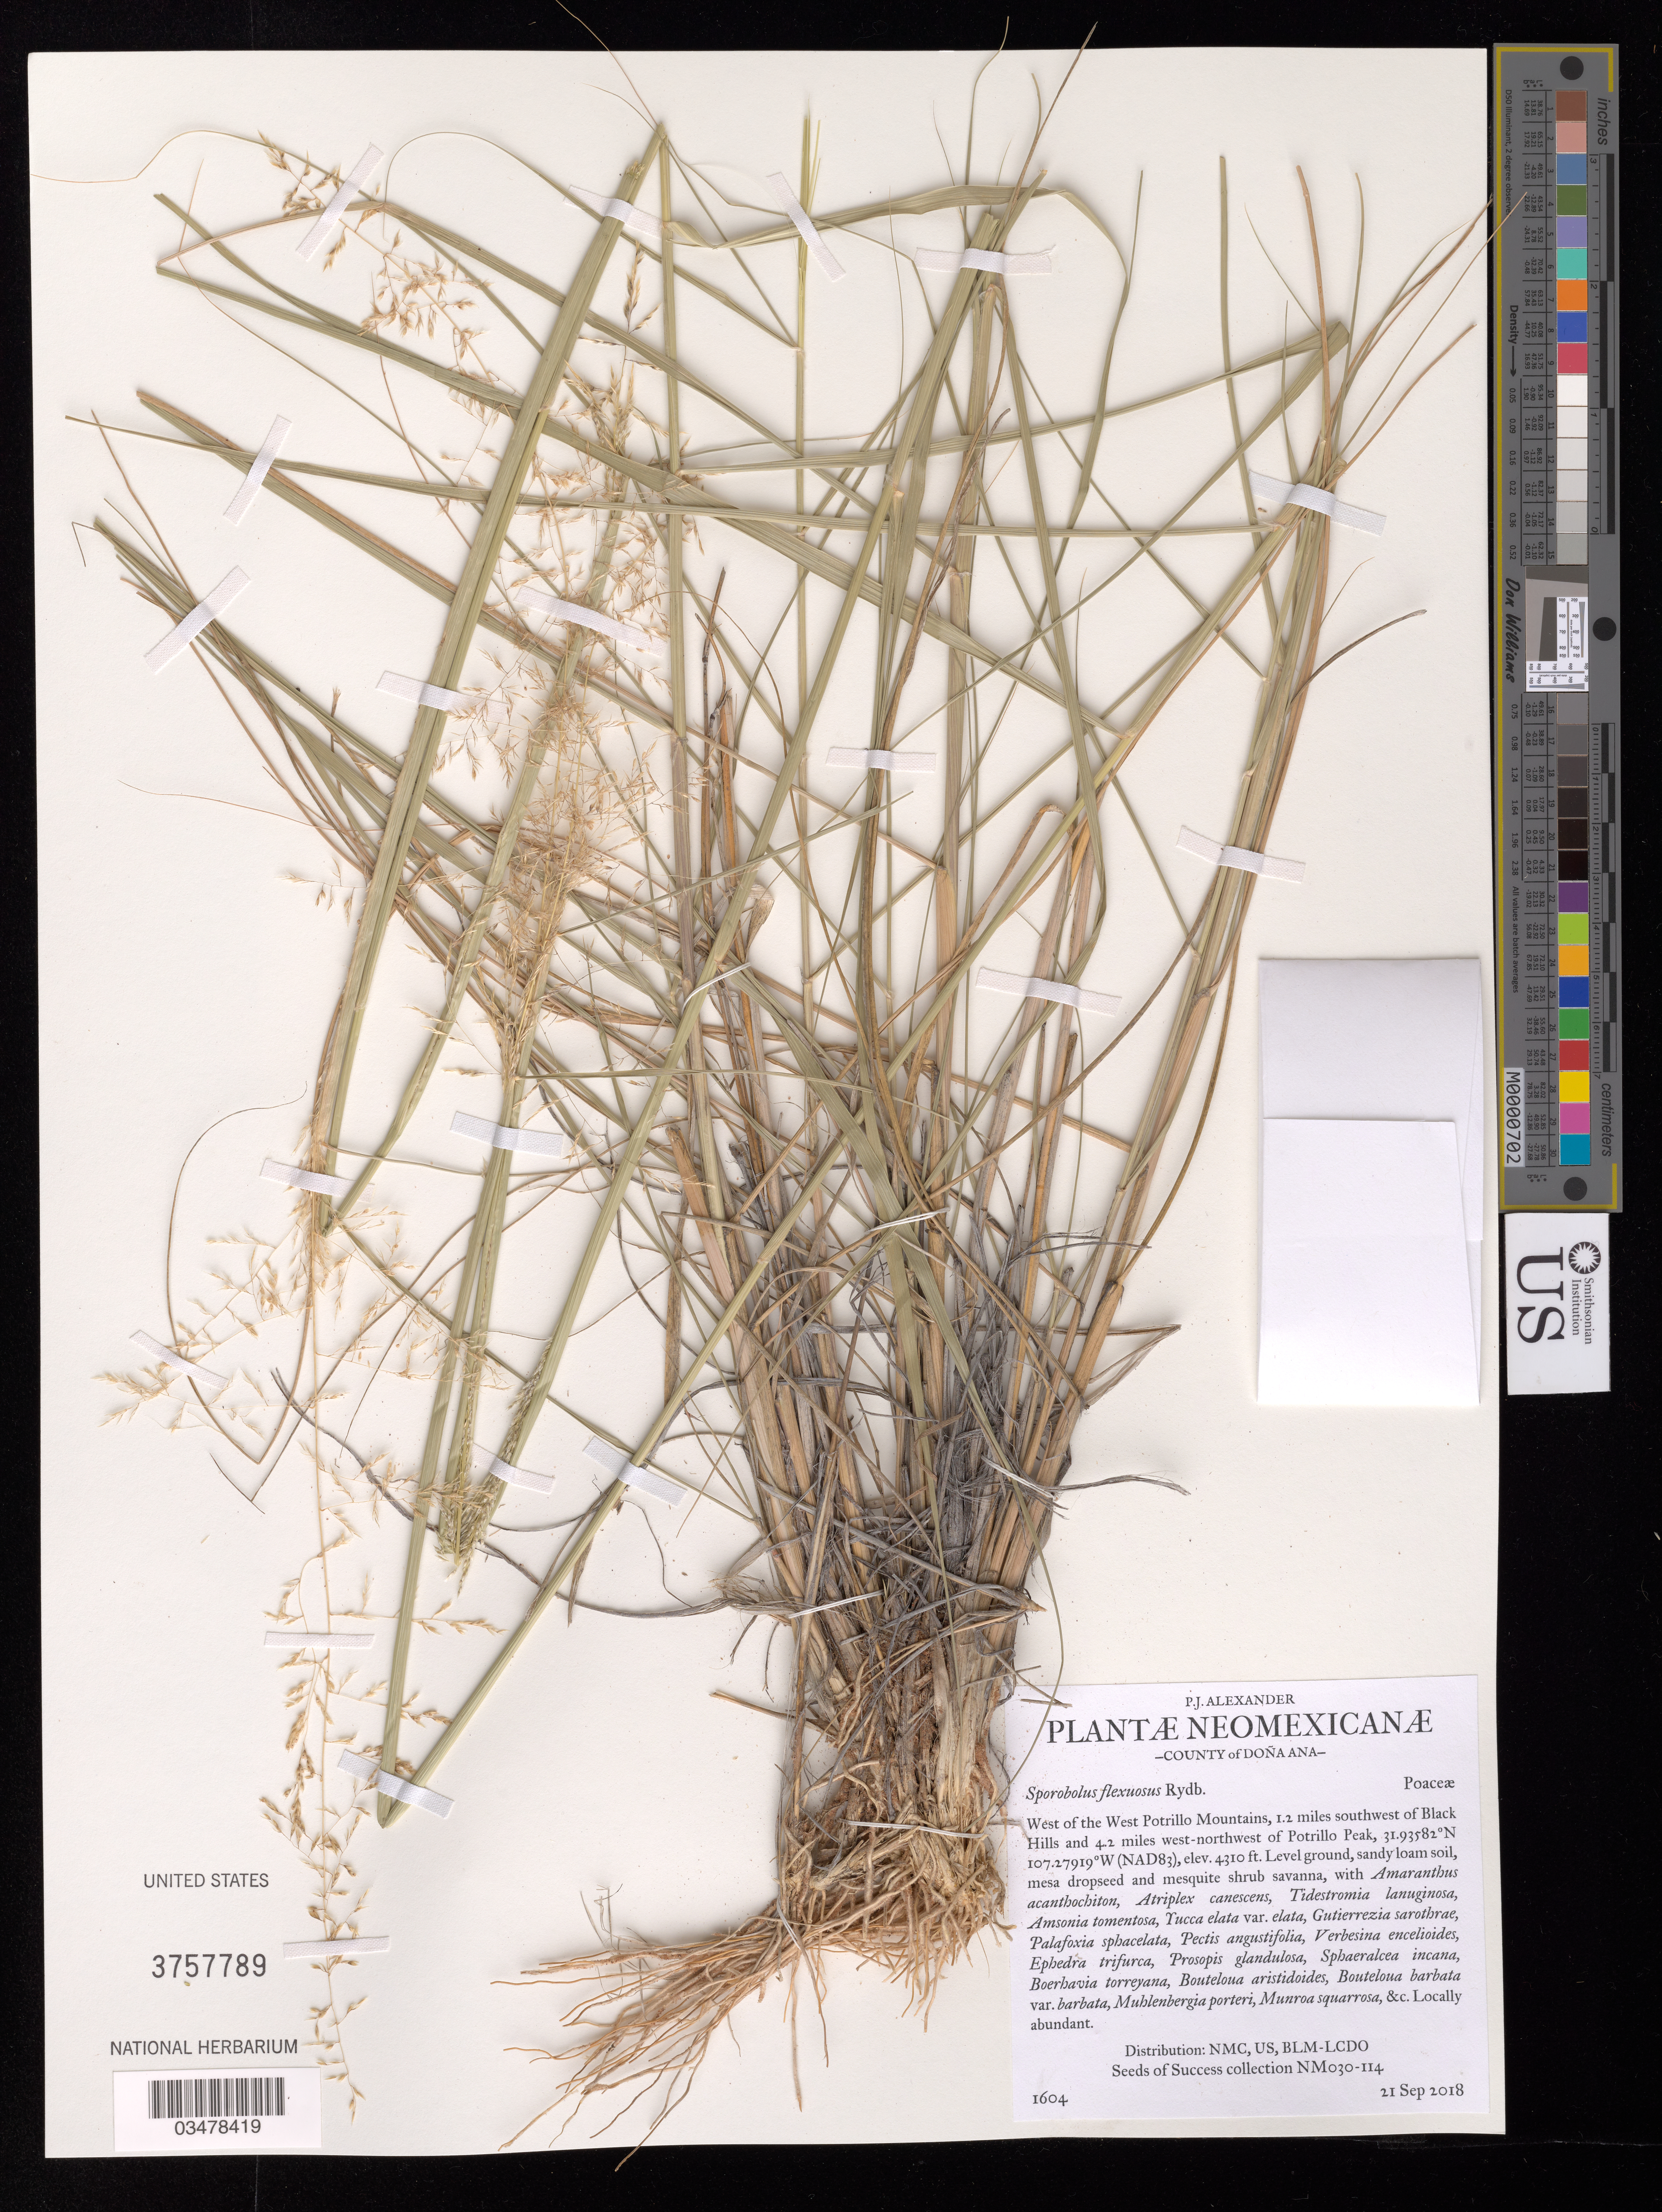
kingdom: Plantae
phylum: Tracheophyta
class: Liliopsida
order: Poales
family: Poaceae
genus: Sporobolus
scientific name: Sporobolus flexuosus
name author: (Thurb.) Rydb.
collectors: P. Alexander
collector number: NM030-114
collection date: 2018-09-21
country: United States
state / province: New Mexico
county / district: Dona Ana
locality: Allotment 03016. W of West Potrillo Mtns, 1.2 mi. SW of Black Hills , 4.2 mi WNW of Potrillo Peak.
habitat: Ecological site: R024XB012NM, Sandy loam soil. Mesquite shrub savanna. With Tucca elata var. elata, Ephedra trifurca, Prosopis glandulosa, etc.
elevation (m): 1314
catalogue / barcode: US 3757789